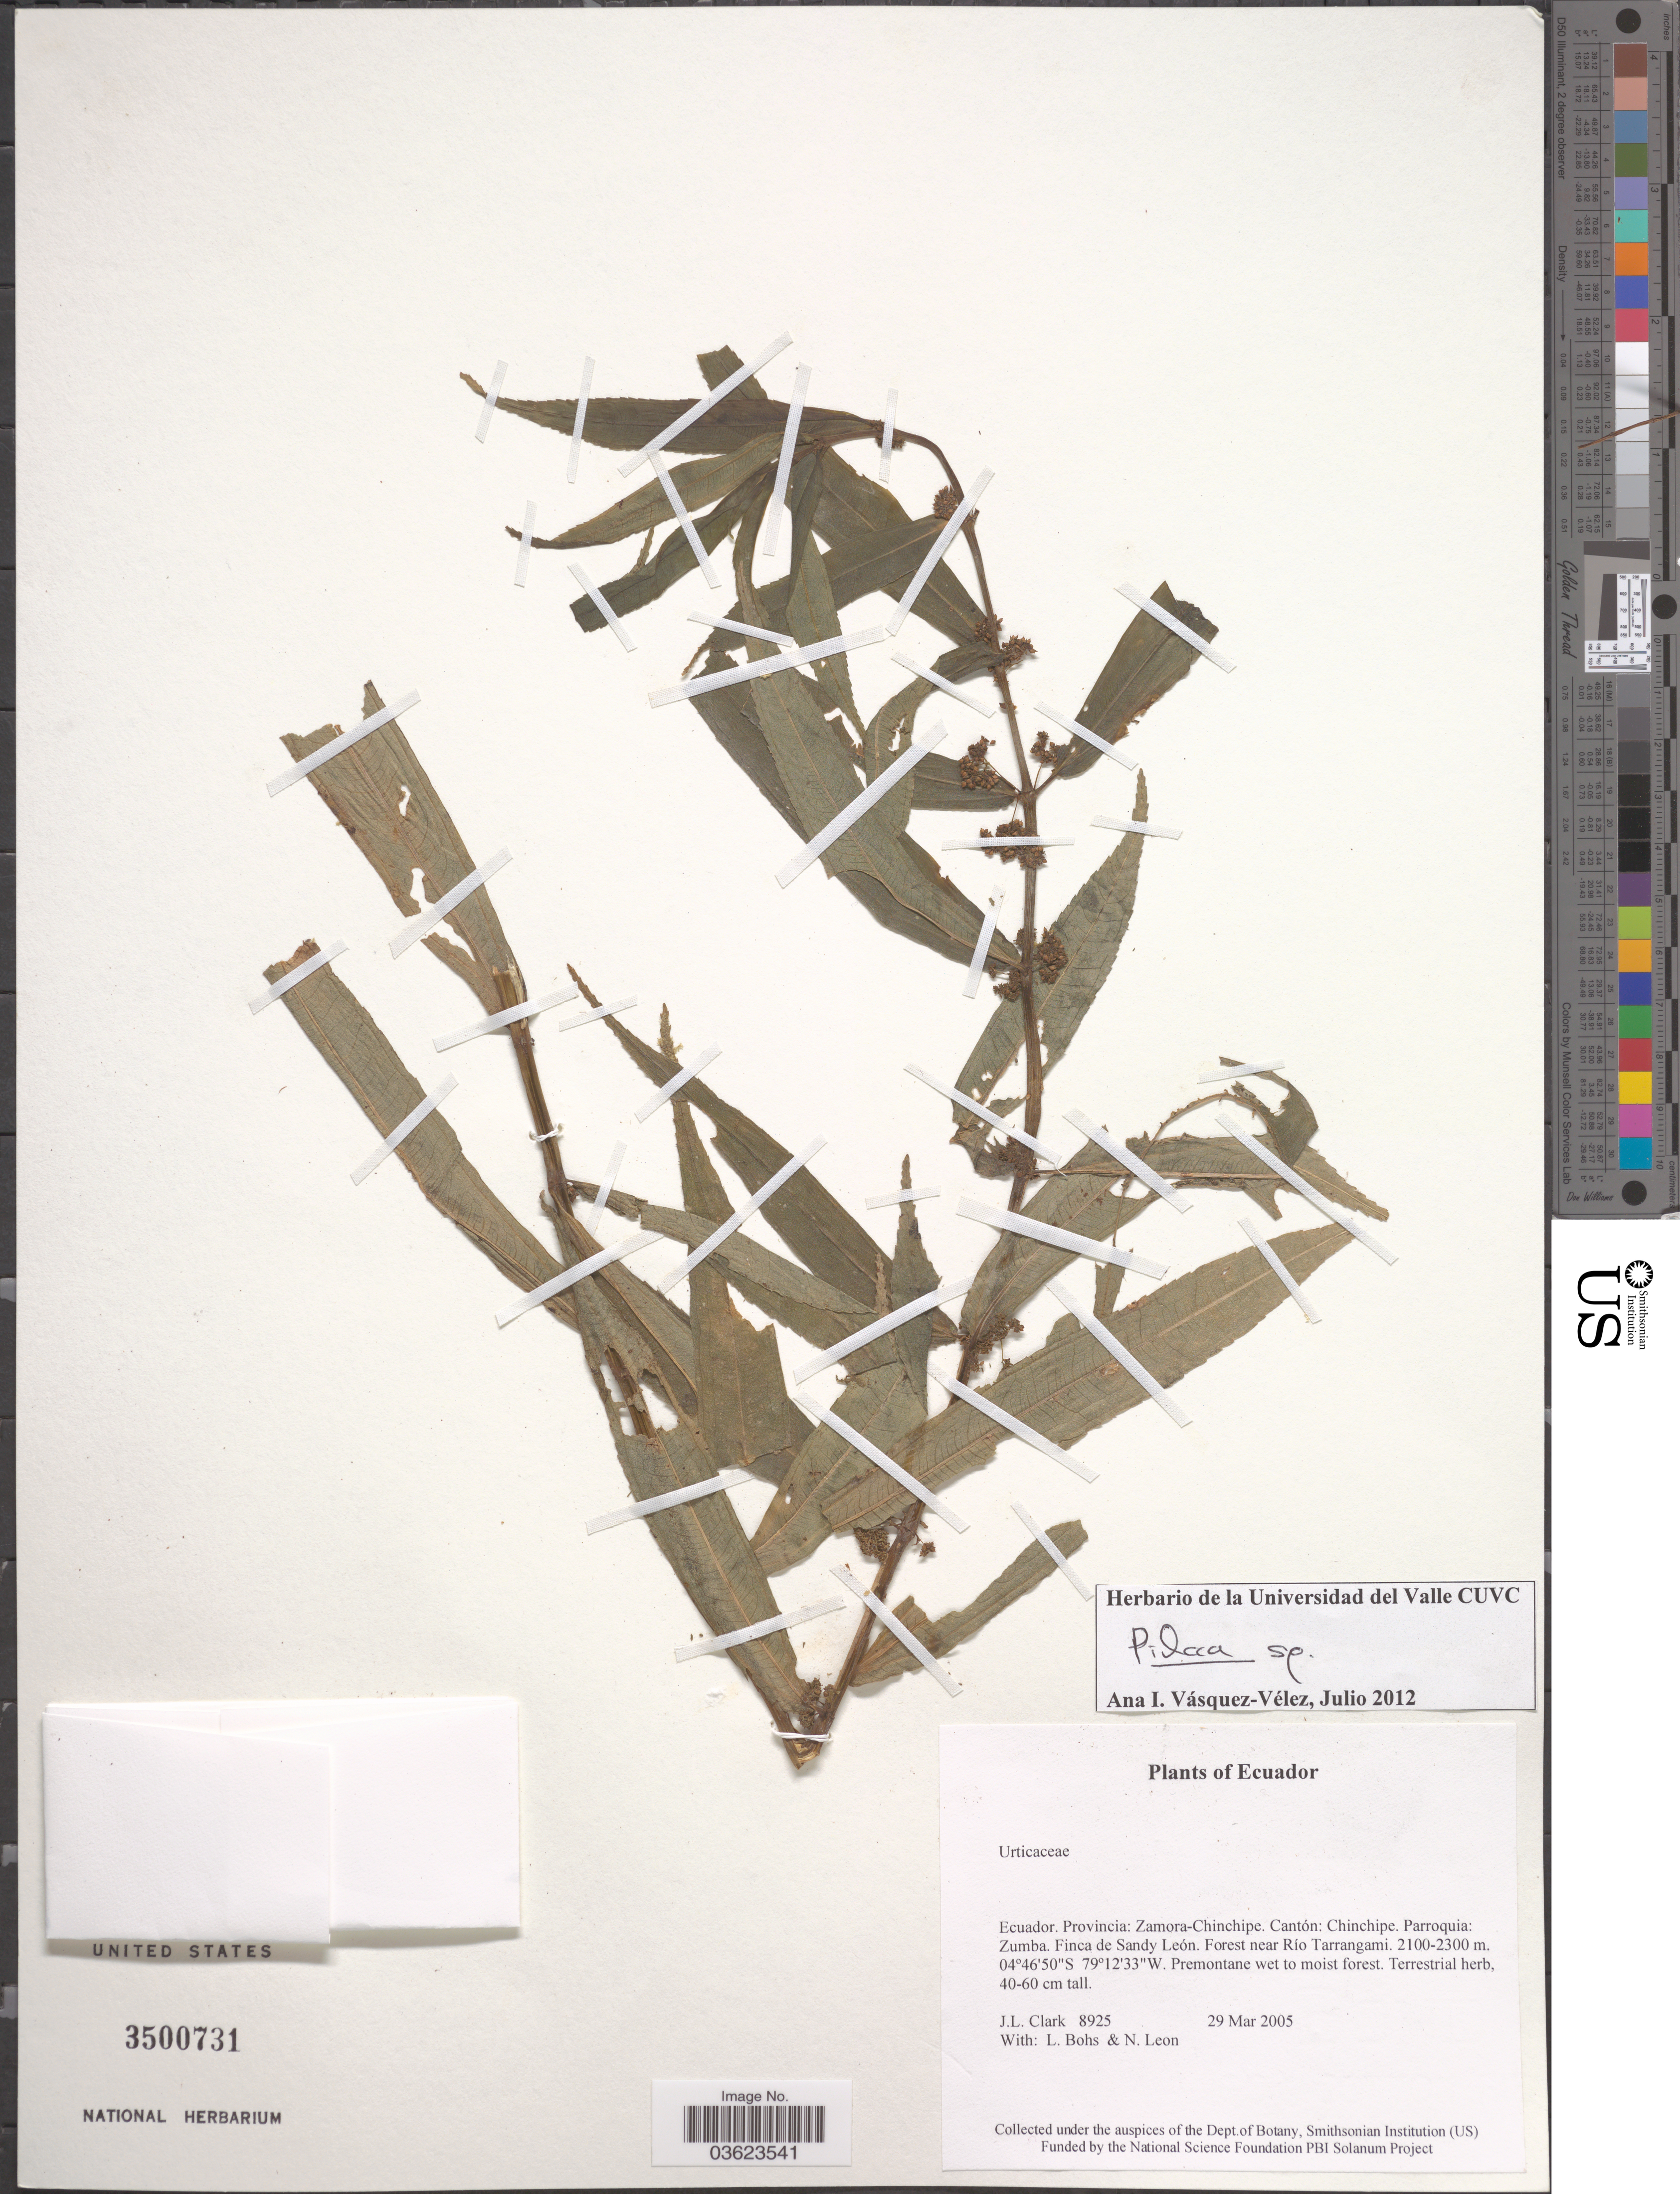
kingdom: Plantae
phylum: Tracheophyta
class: Magnoliopsida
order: Rosales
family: Urticaceae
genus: Pilea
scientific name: Pilea sp.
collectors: J. L. Clark, L. A. Bohs & N. Leon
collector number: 8925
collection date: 2005-03-29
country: Ecuador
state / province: Zamora-Chinchipe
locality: Cantón: Chinchipe. Parroquia: Zumba. Finca de Sandy León. Forest near Río Tarrangami.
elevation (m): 2100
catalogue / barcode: US 3500731